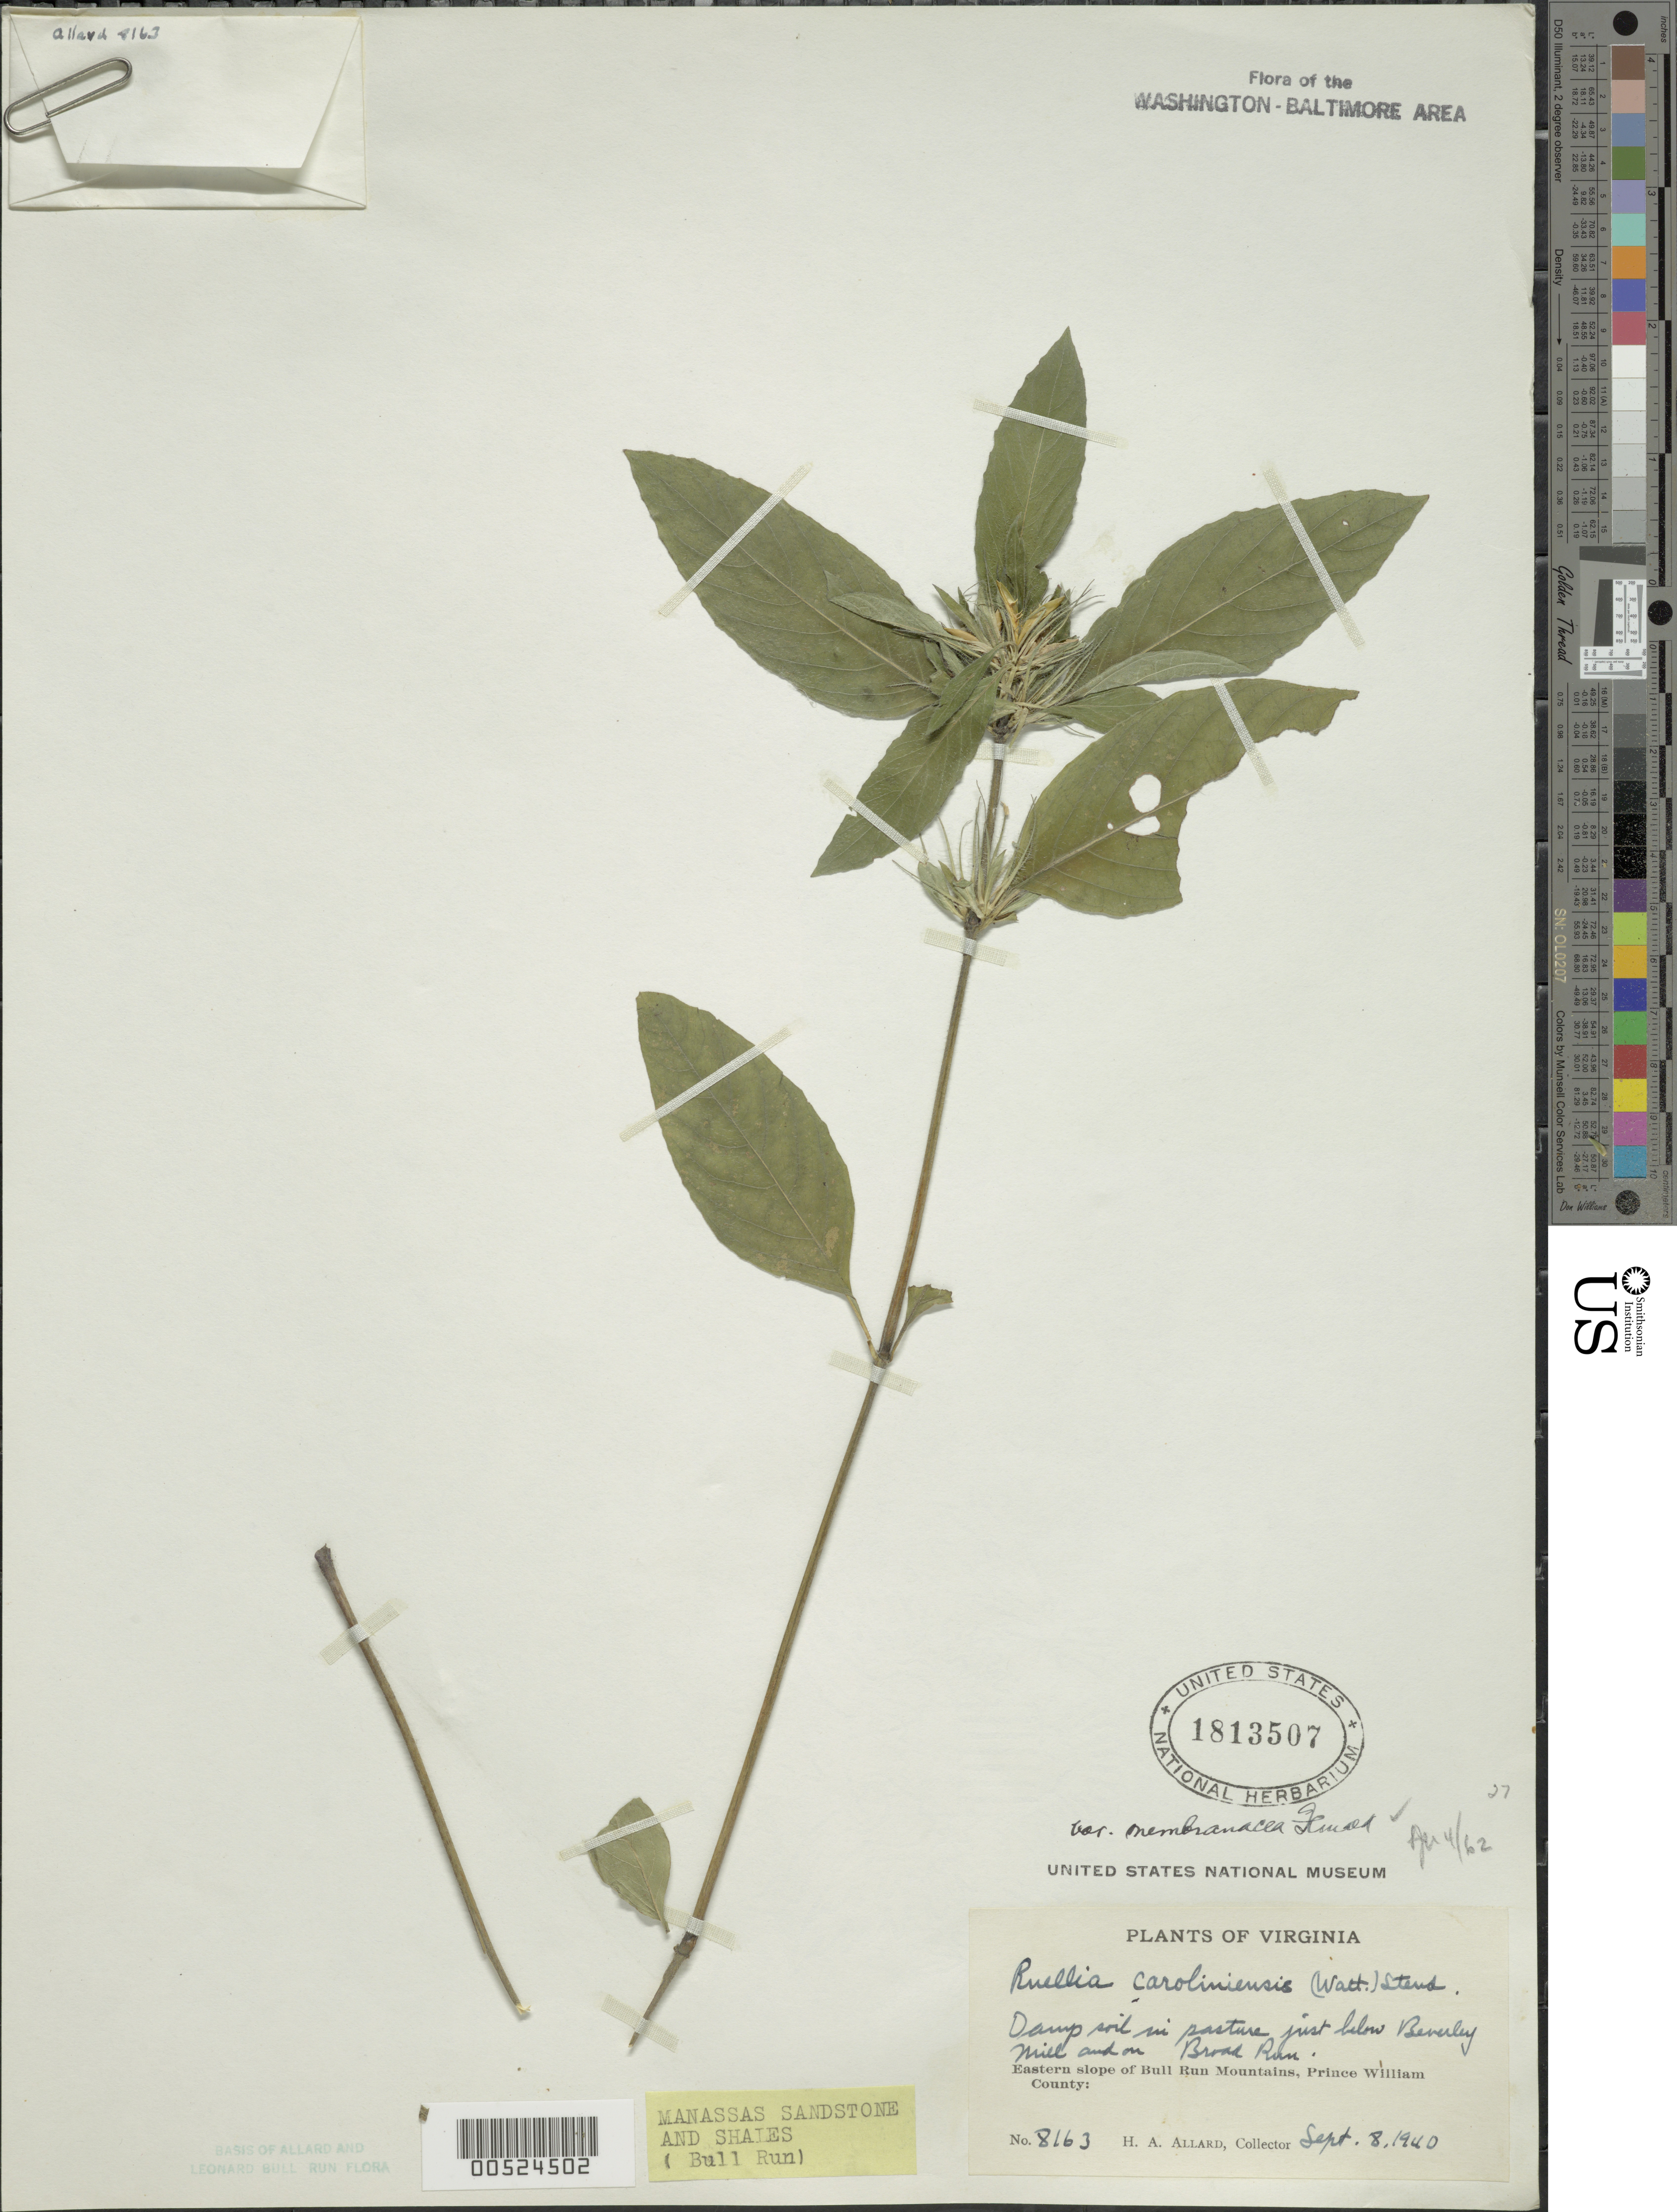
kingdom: Plantae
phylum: Tracheophyta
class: Magnoliopsida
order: Lamiales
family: Acanthaceae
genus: Ruellia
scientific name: Ruellia caroliniensis var. membranacea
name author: Fernald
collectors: H. A. Allard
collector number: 8163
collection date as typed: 08 Sep 1940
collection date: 1940-09-08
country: United States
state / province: Virginia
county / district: Prince William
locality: Bull Run Mts., E slope, below Beverley Mill and Broad Run Bull Run Mts.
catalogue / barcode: US 2099575-2